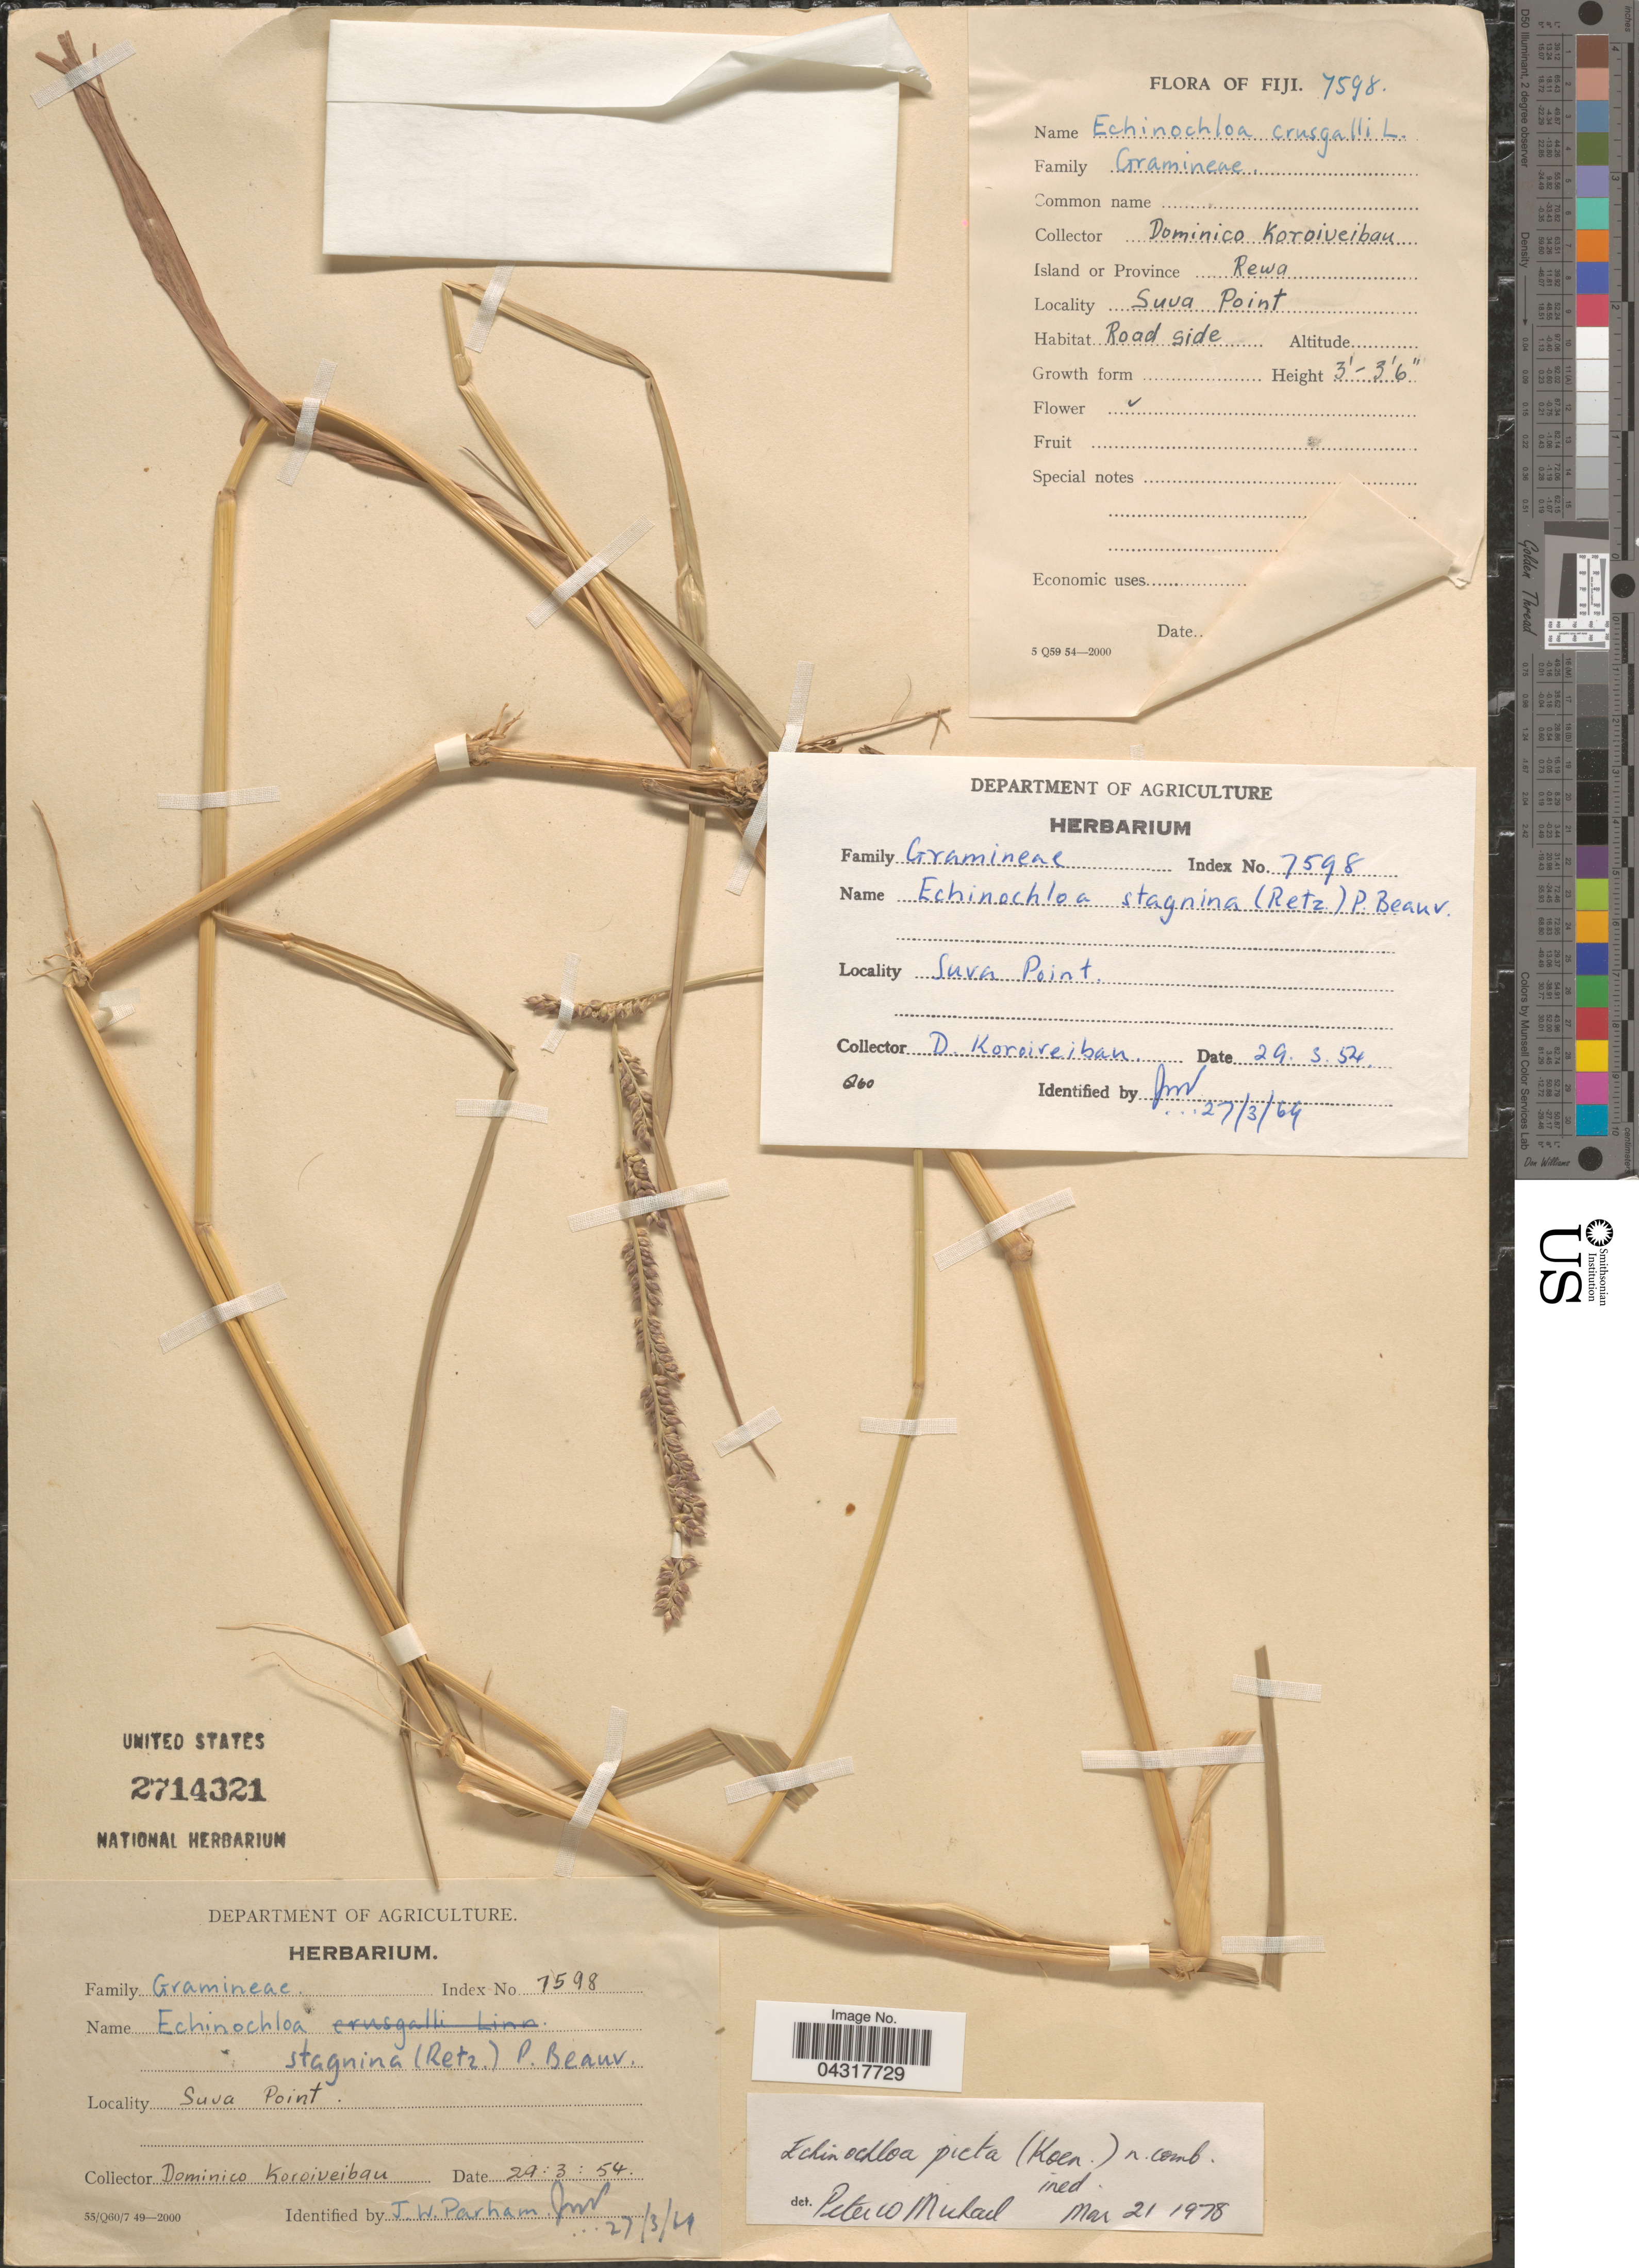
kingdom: Plantae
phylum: Tracheophyta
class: Liliopsida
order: Poales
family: Poaceae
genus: Echinochloa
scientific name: Echinochloa picta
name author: (K.D. Koenig) Michael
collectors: D. Koroiveibau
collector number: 7598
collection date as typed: Transcribed d/m/y: 29/3/54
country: Fiji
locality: Suva Point. Island or Province Rewa.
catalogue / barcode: US 2714321